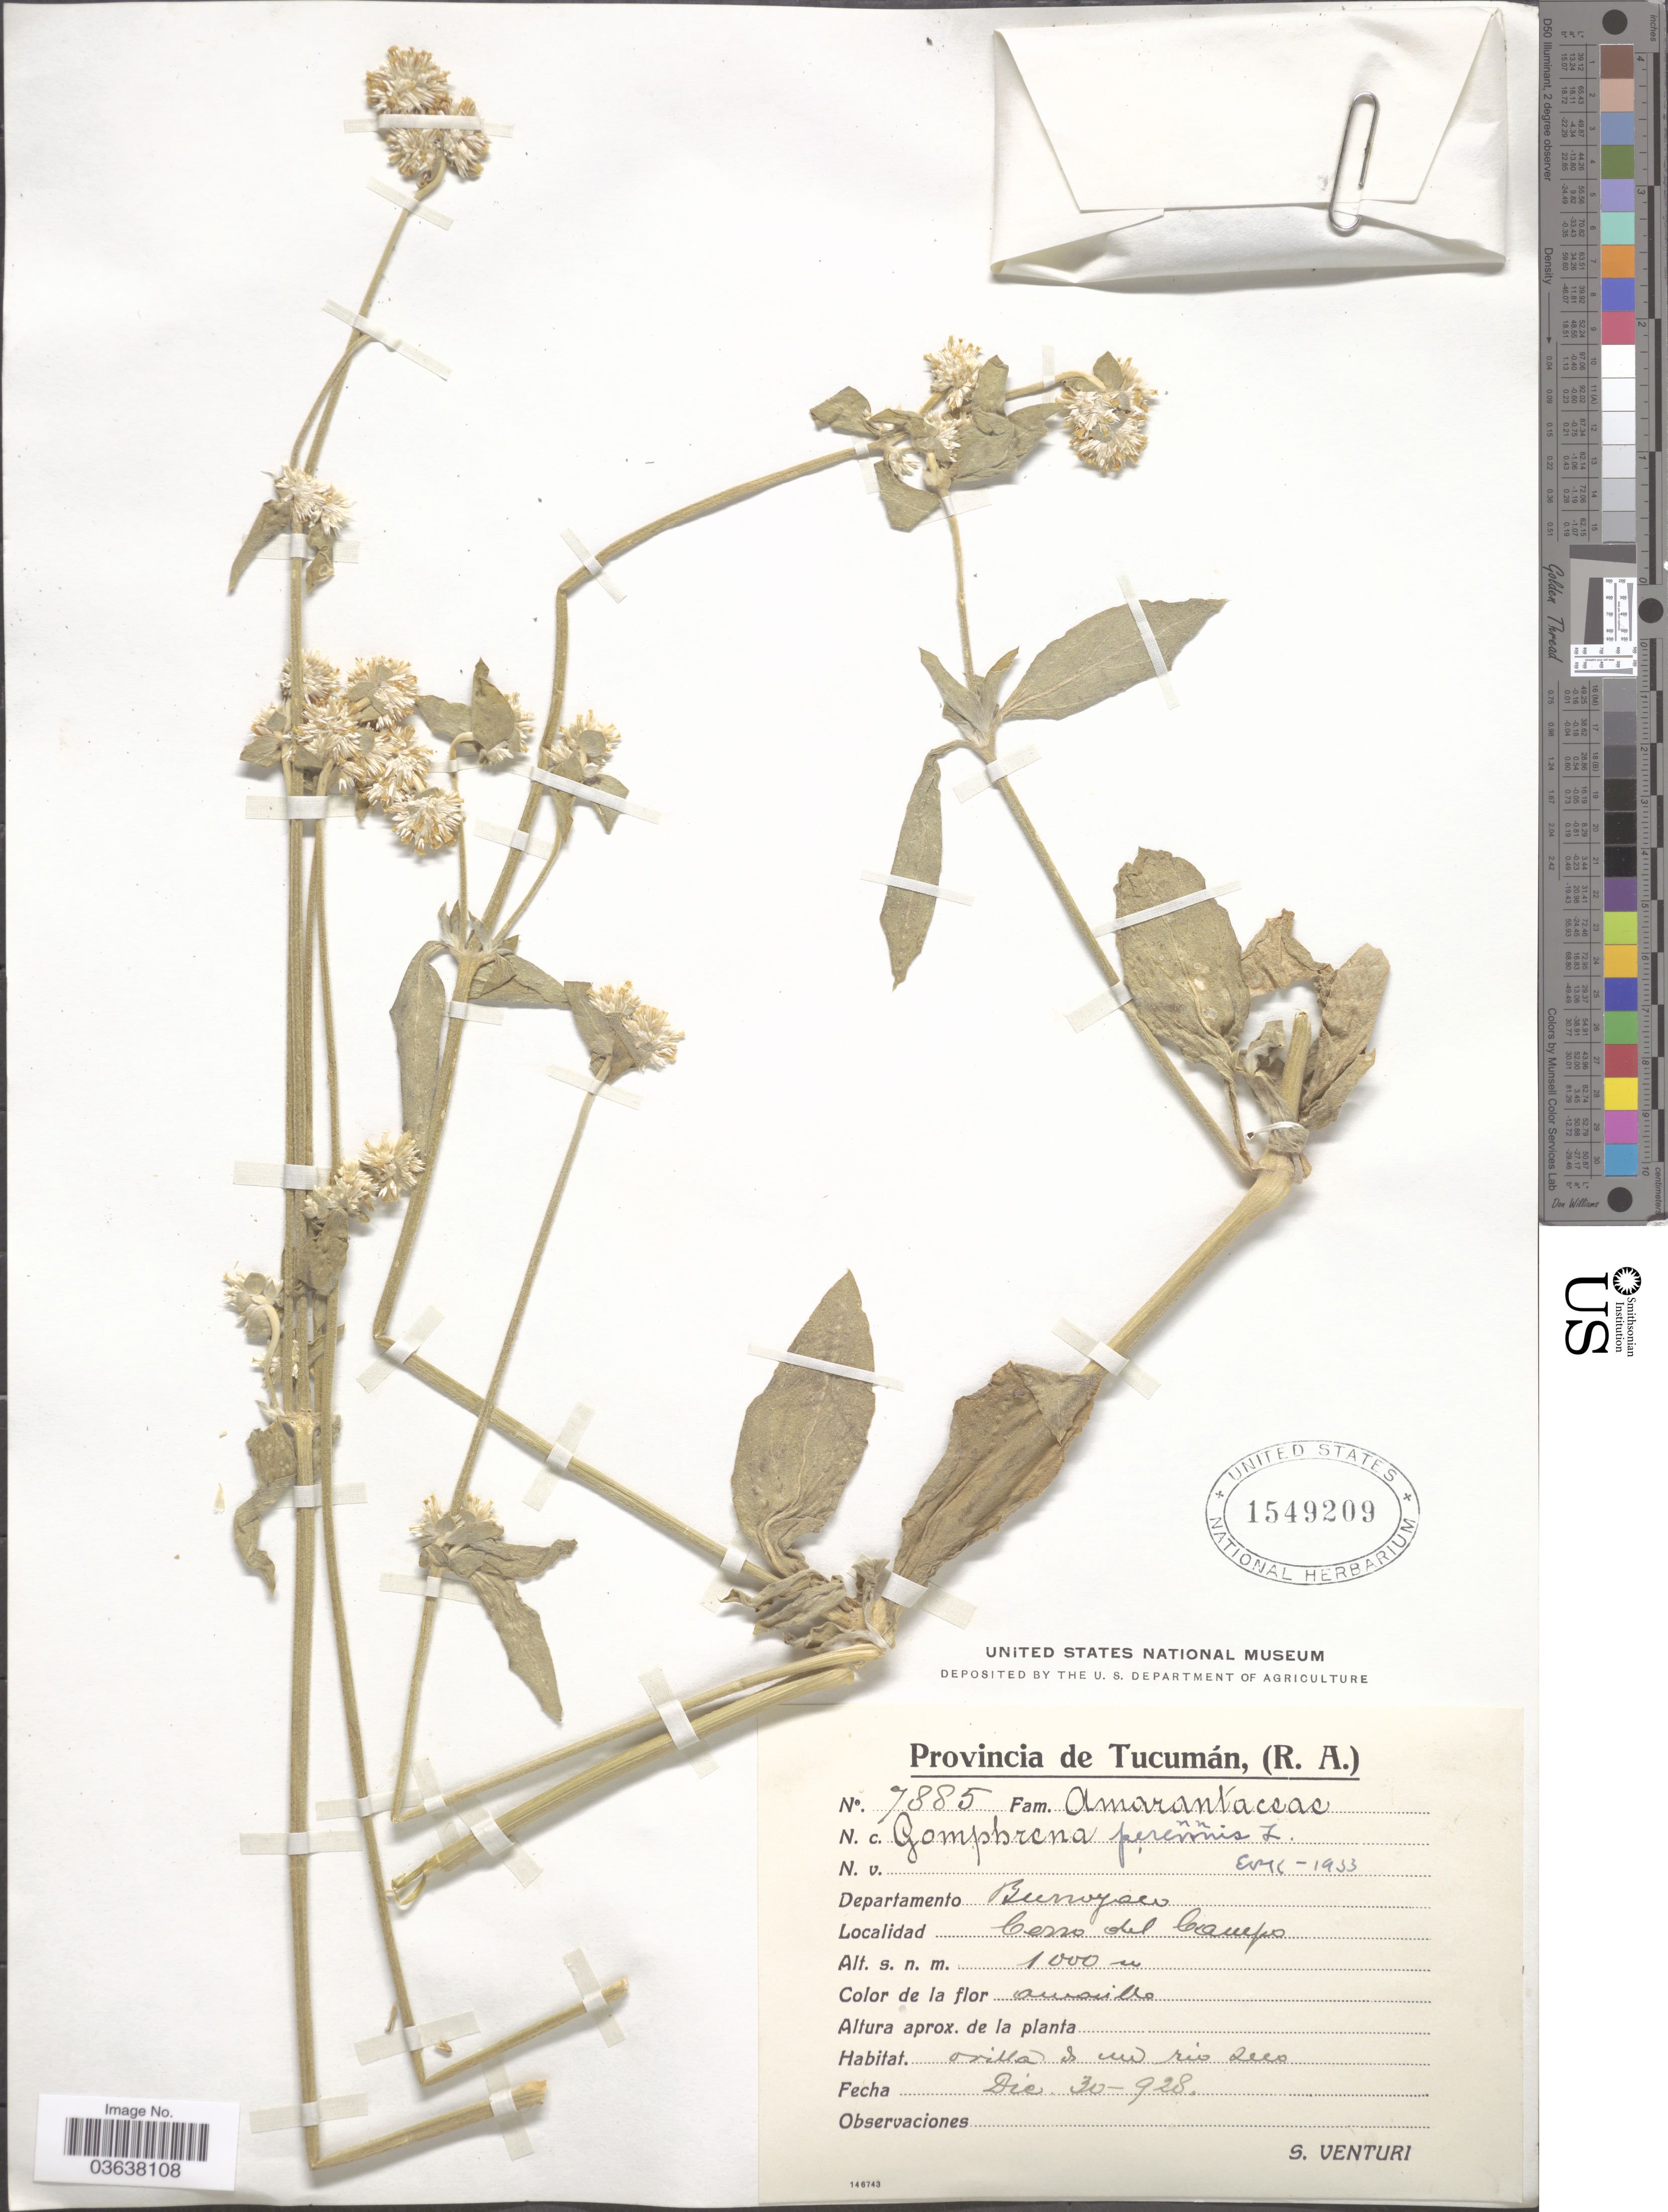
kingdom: Plantae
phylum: Tracheophyta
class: Magnoliopsida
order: Caryophyllales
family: Amaranthaceae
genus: Gomphrena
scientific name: Gomphrena perennis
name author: L.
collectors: S. Venturi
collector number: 7885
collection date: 1928-12-30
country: Argentina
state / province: Tucuman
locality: Departamento Burroyaco, Cerro del Campo.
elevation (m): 1000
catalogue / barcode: US 1549209